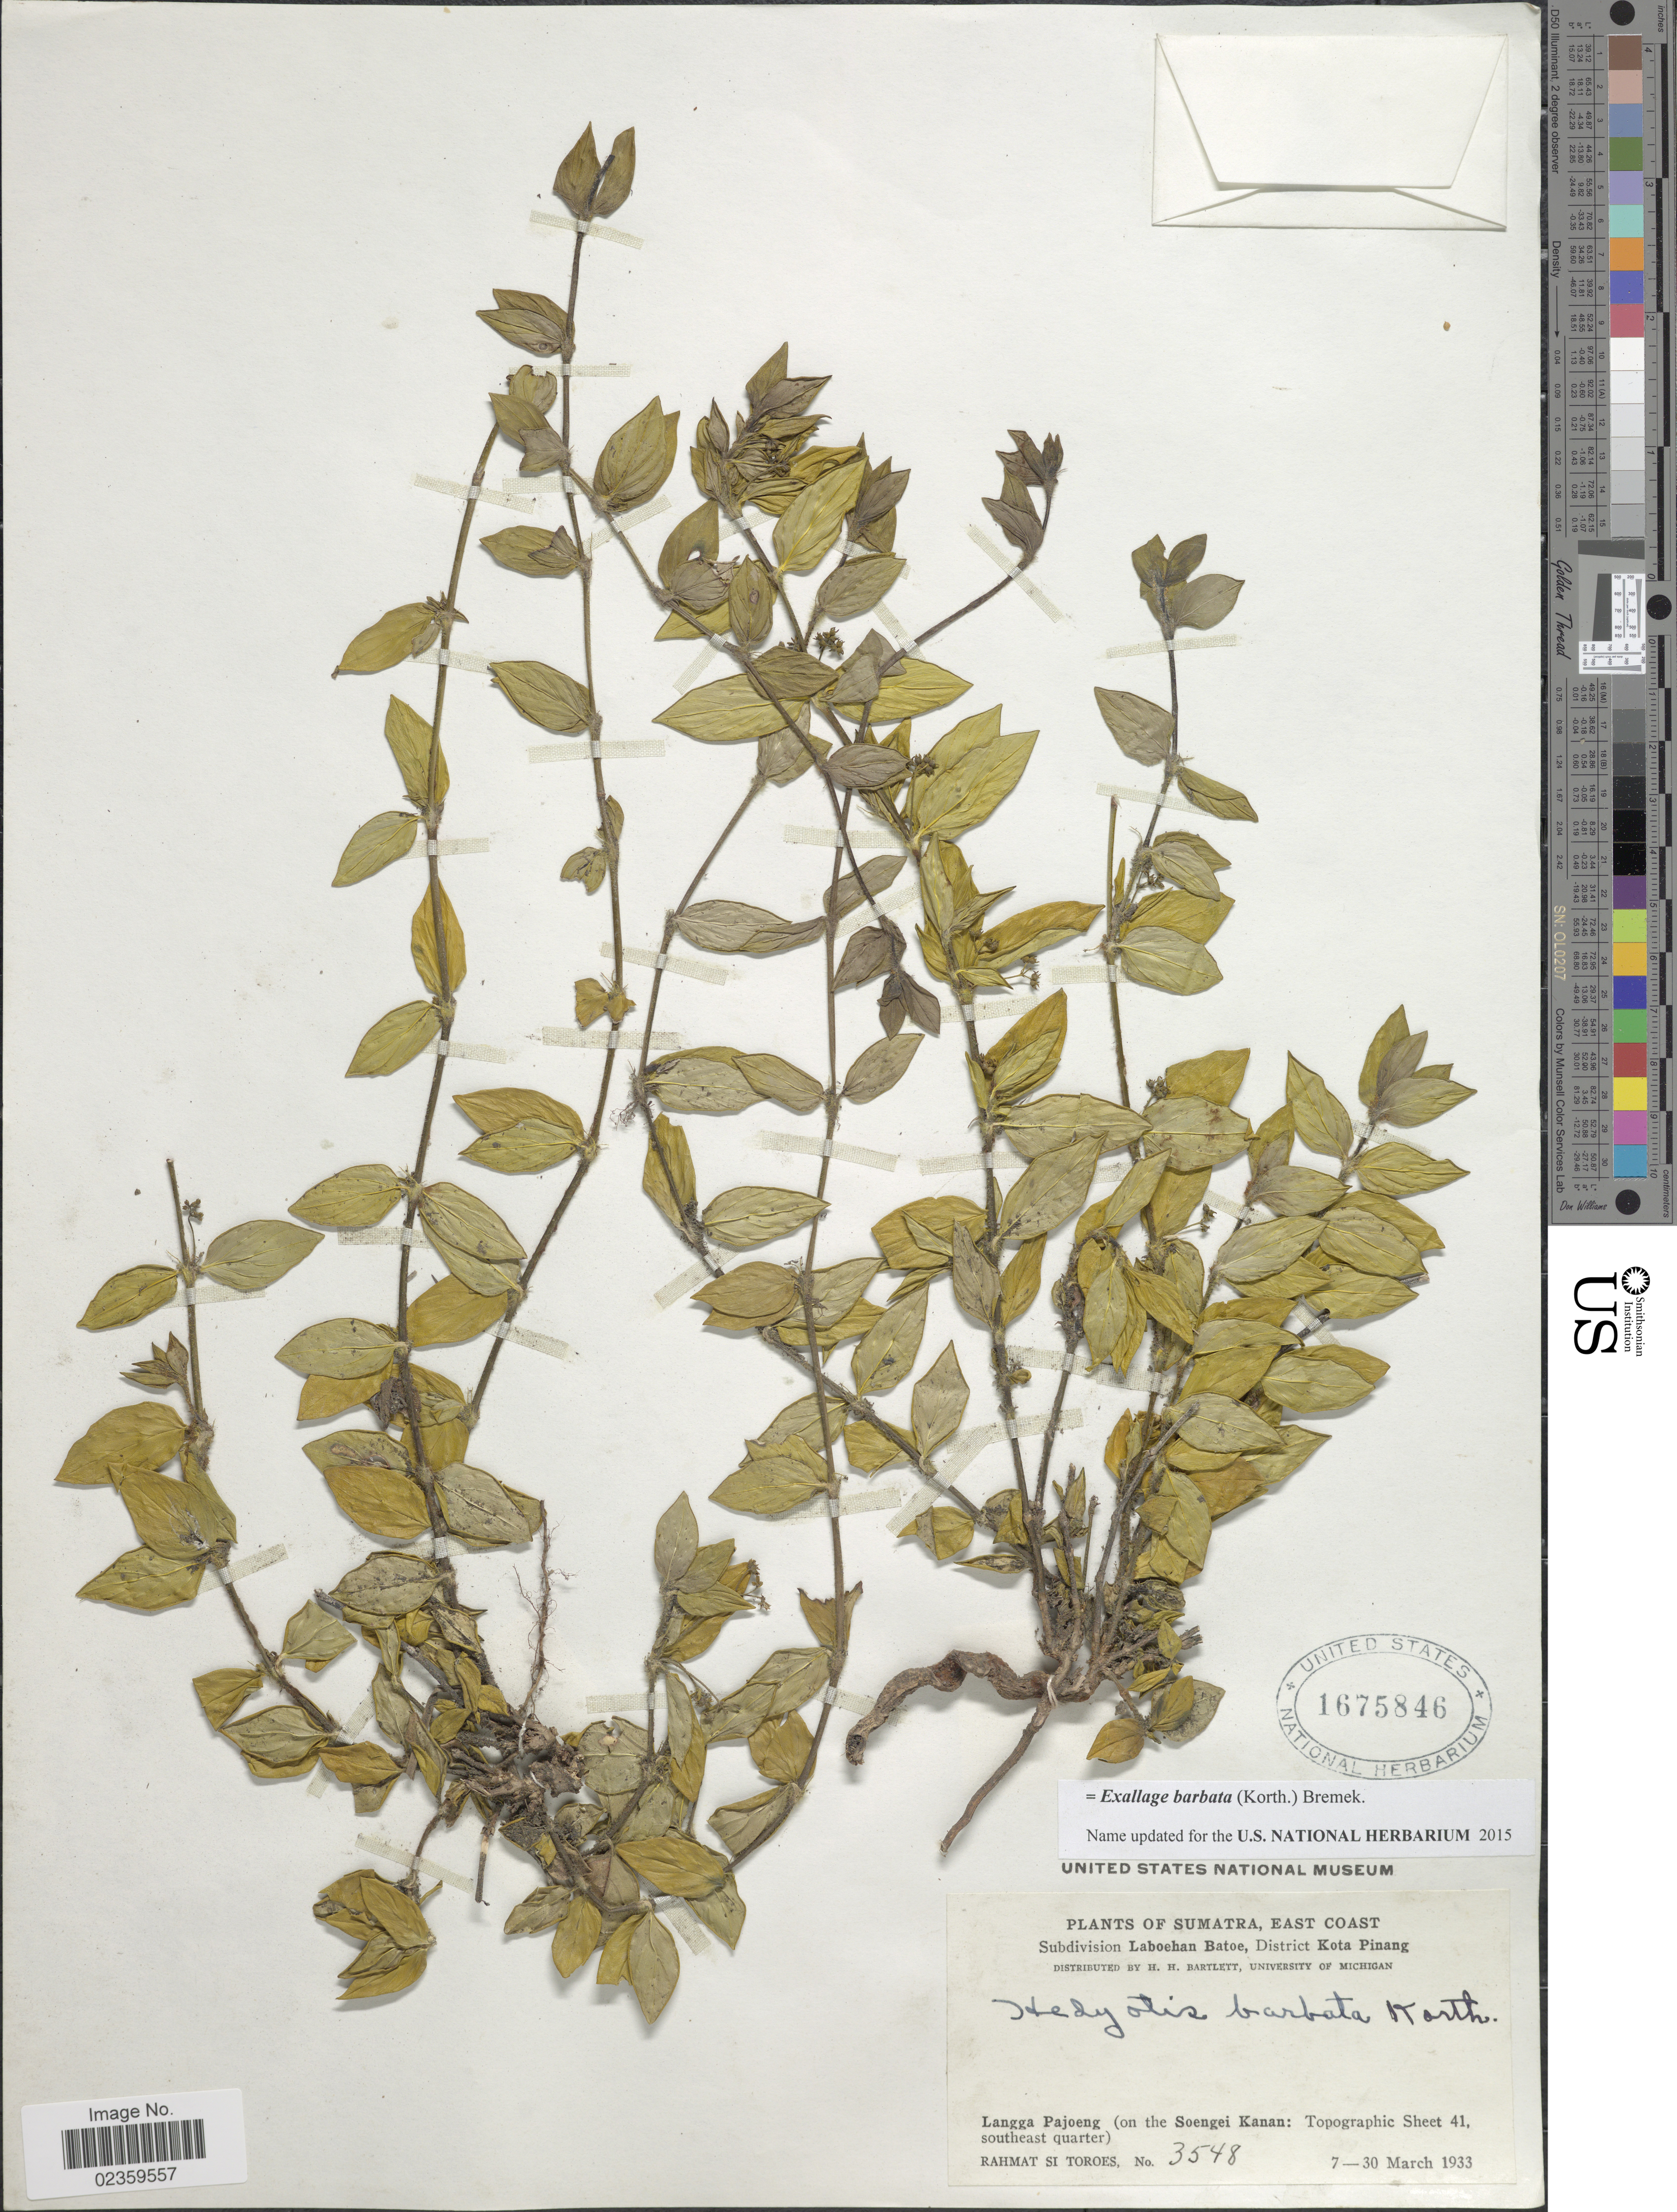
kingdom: Plantae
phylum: Tracheophyta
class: Magnoliopsida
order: Gentianales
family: Rubiaceae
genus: Exallage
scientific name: Exallage barbata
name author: (Korth.) Bremek.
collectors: Rahmat Si Boeea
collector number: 3548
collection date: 1933-03-07/1933-03-30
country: Indonesia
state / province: Sumatra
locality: Sumatra, East Coast. Subdivision Laboehan Batoe, District Kota Pinang. Langga Pajoeng (on the Soengei Kanan: Topographic Sheet 41, southeast quarter)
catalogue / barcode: US 1675846